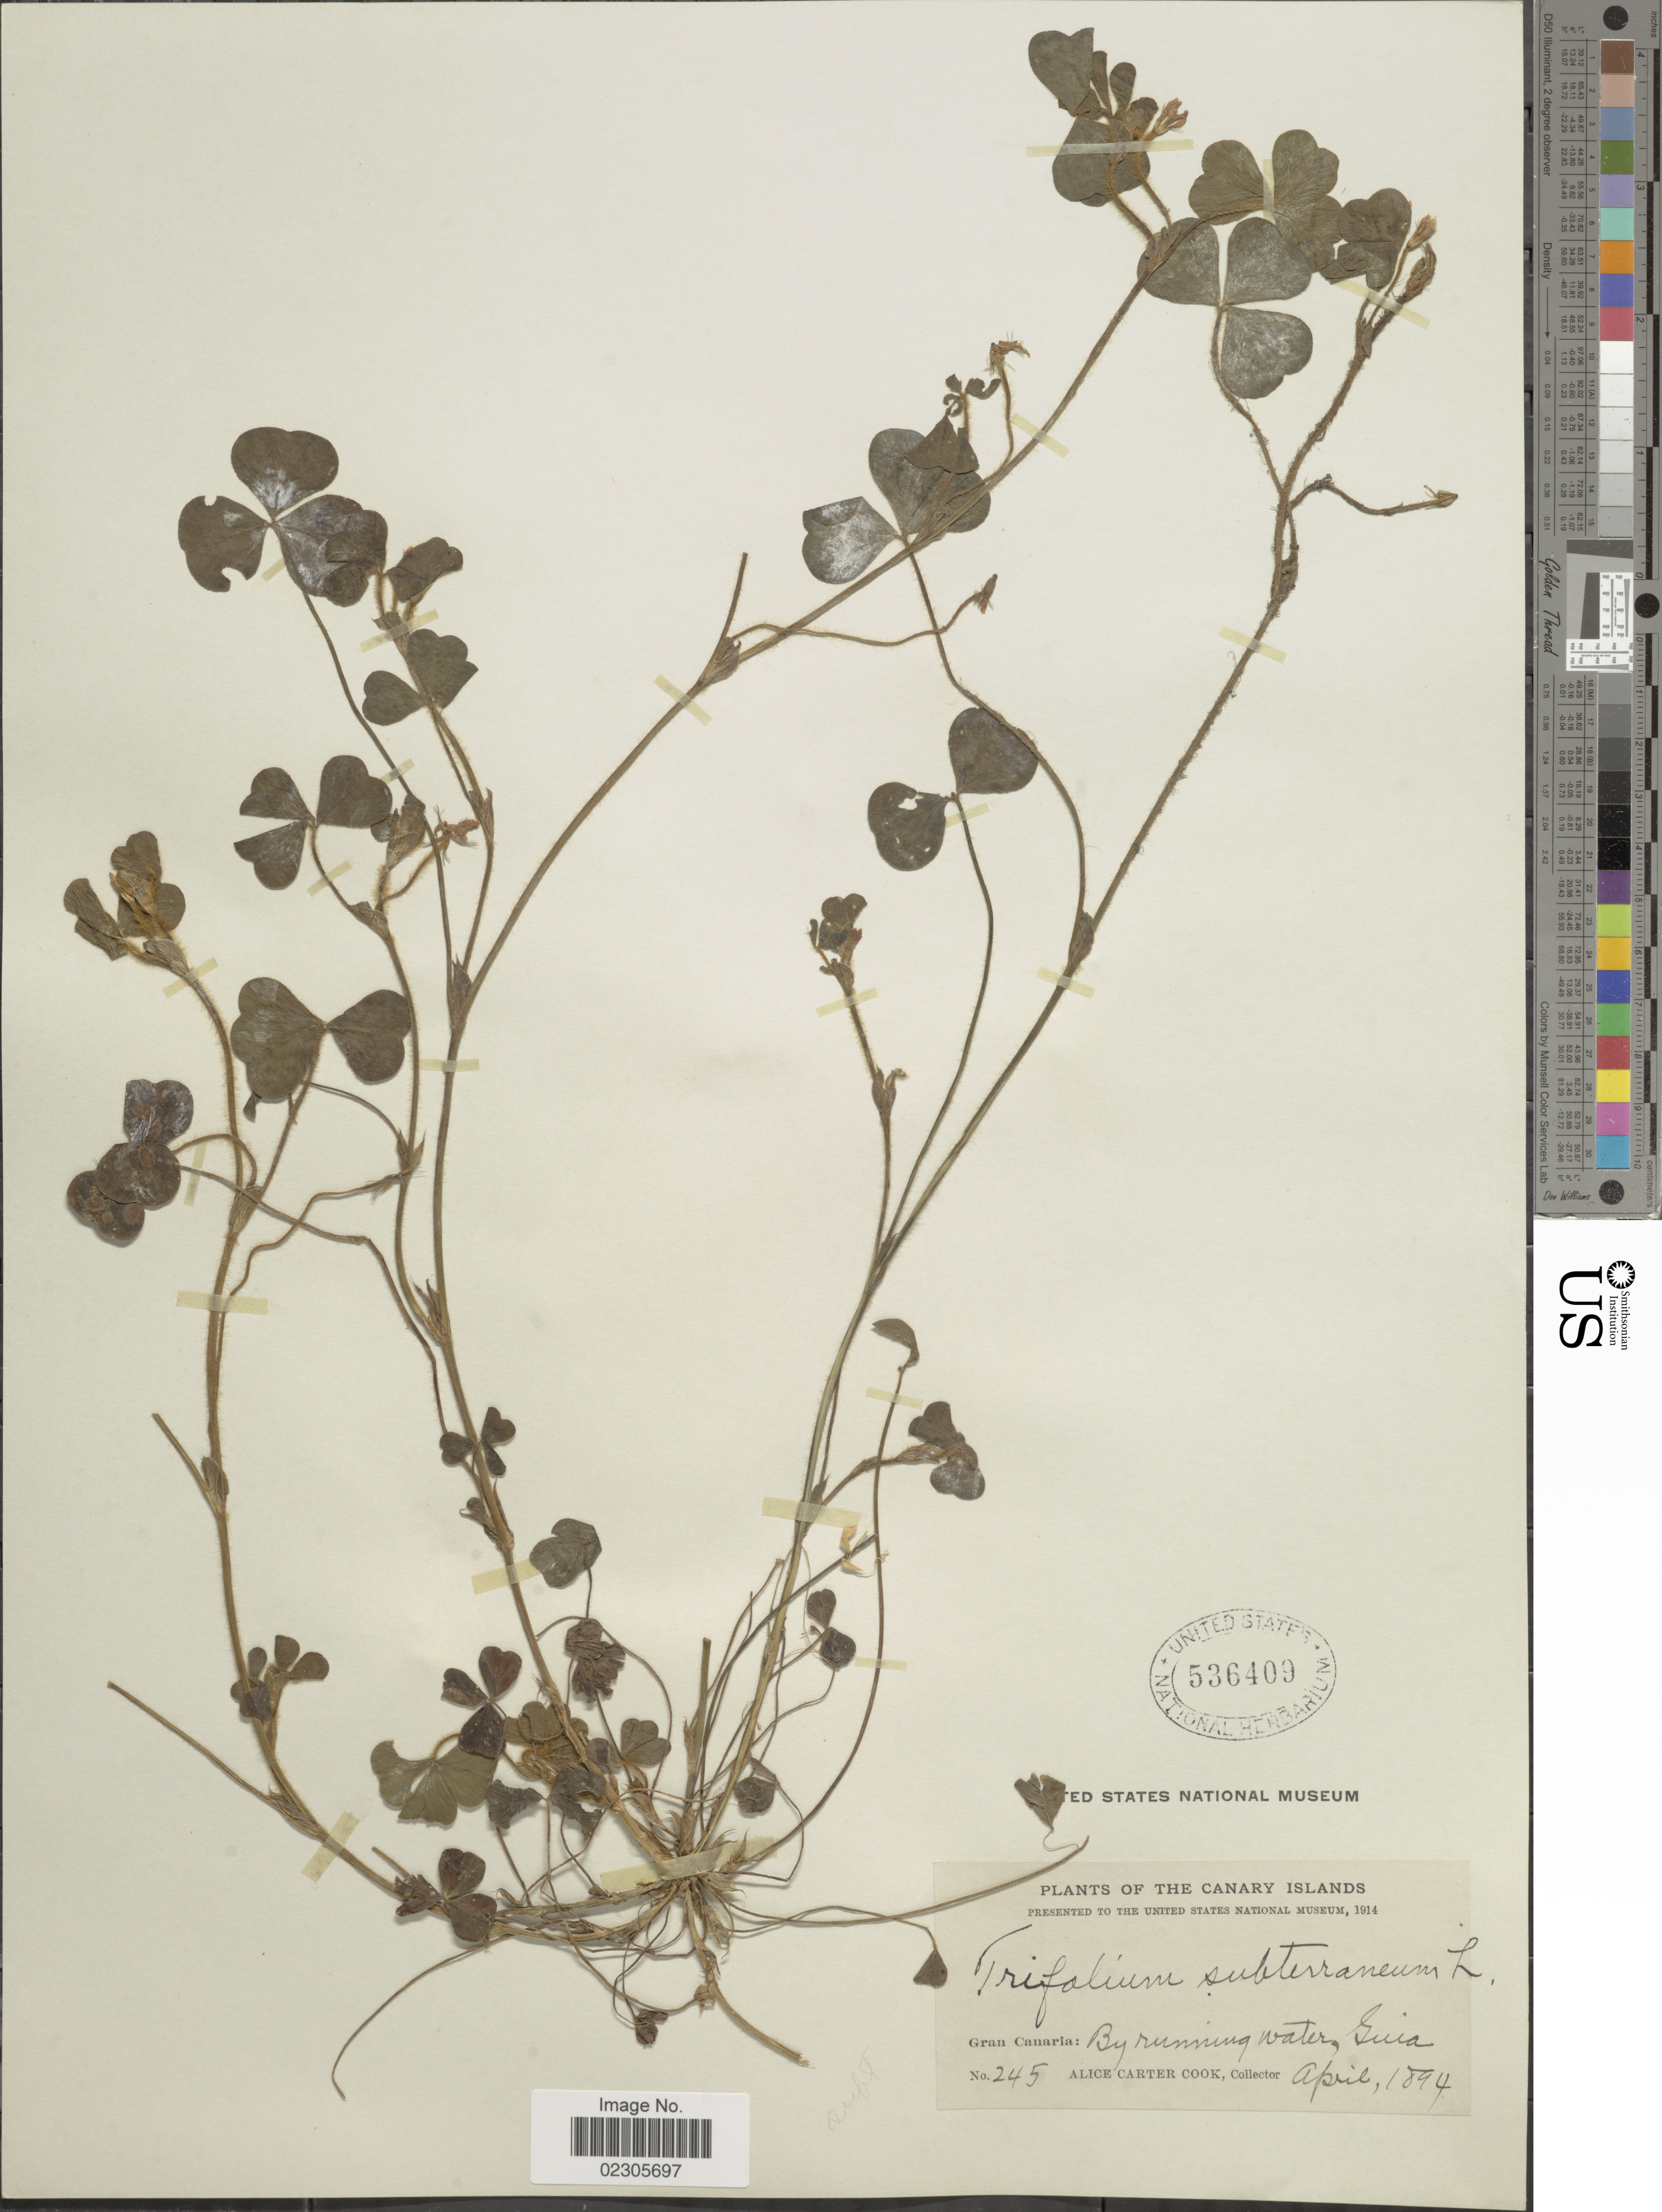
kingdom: Plantae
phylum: Tracheophyta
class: Magnoliopsida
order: Fabales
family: Fabaceae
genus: Trifolium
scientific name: Trifolium subterraneum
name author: L.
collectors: Alice C. Cook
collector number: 245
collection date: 1894-04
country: Spain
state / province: Canarias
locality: Canary Islands, Gran Canaria: By running water, Guia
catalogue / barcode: US 536409